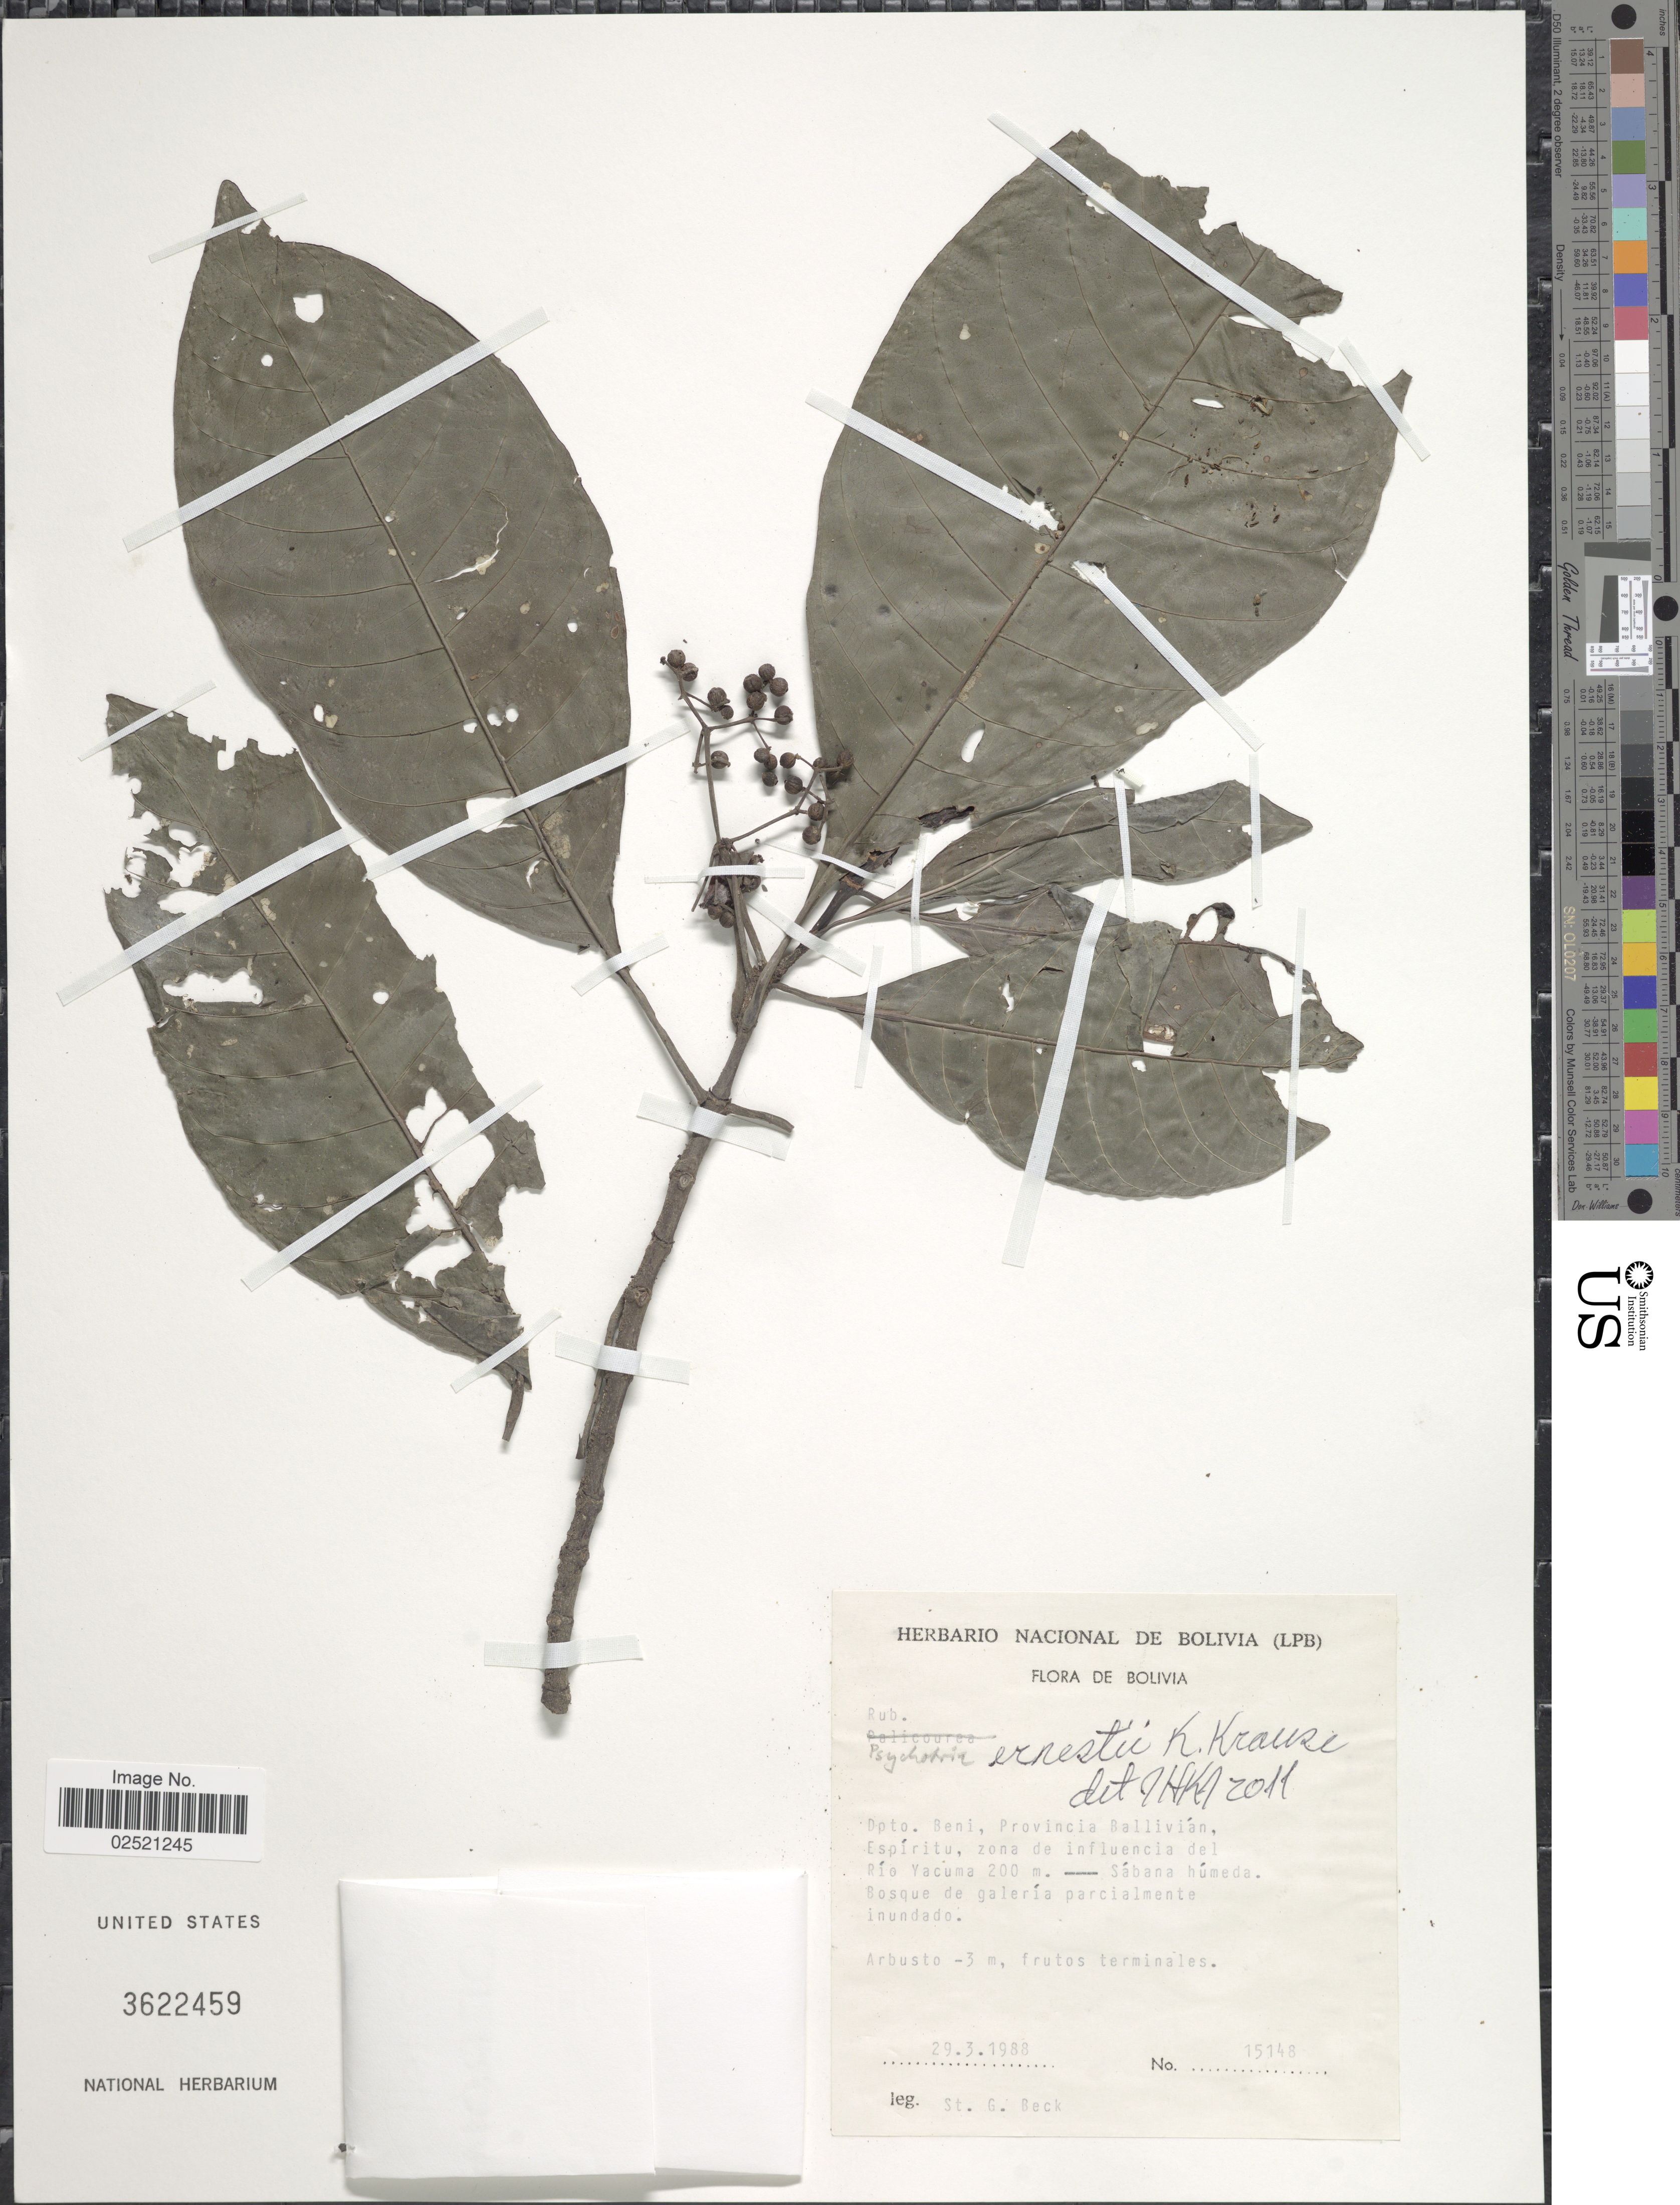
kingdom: Plantae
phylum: Tracheophyta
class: Magnoliopsida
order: Gentianales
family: Rubiaceae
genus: Psychotria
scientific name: Psychotria ernestii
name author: K. Krause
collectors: S. G. Beck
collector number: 15148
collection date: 1988-03-29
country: Bolivia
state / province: Beni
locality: Provincia Ballivian, Espiritu, zona de influencia del Rio Yacuma, Bosque de galeria parcialmente inundado.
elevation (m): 200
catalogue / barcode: US 3622459